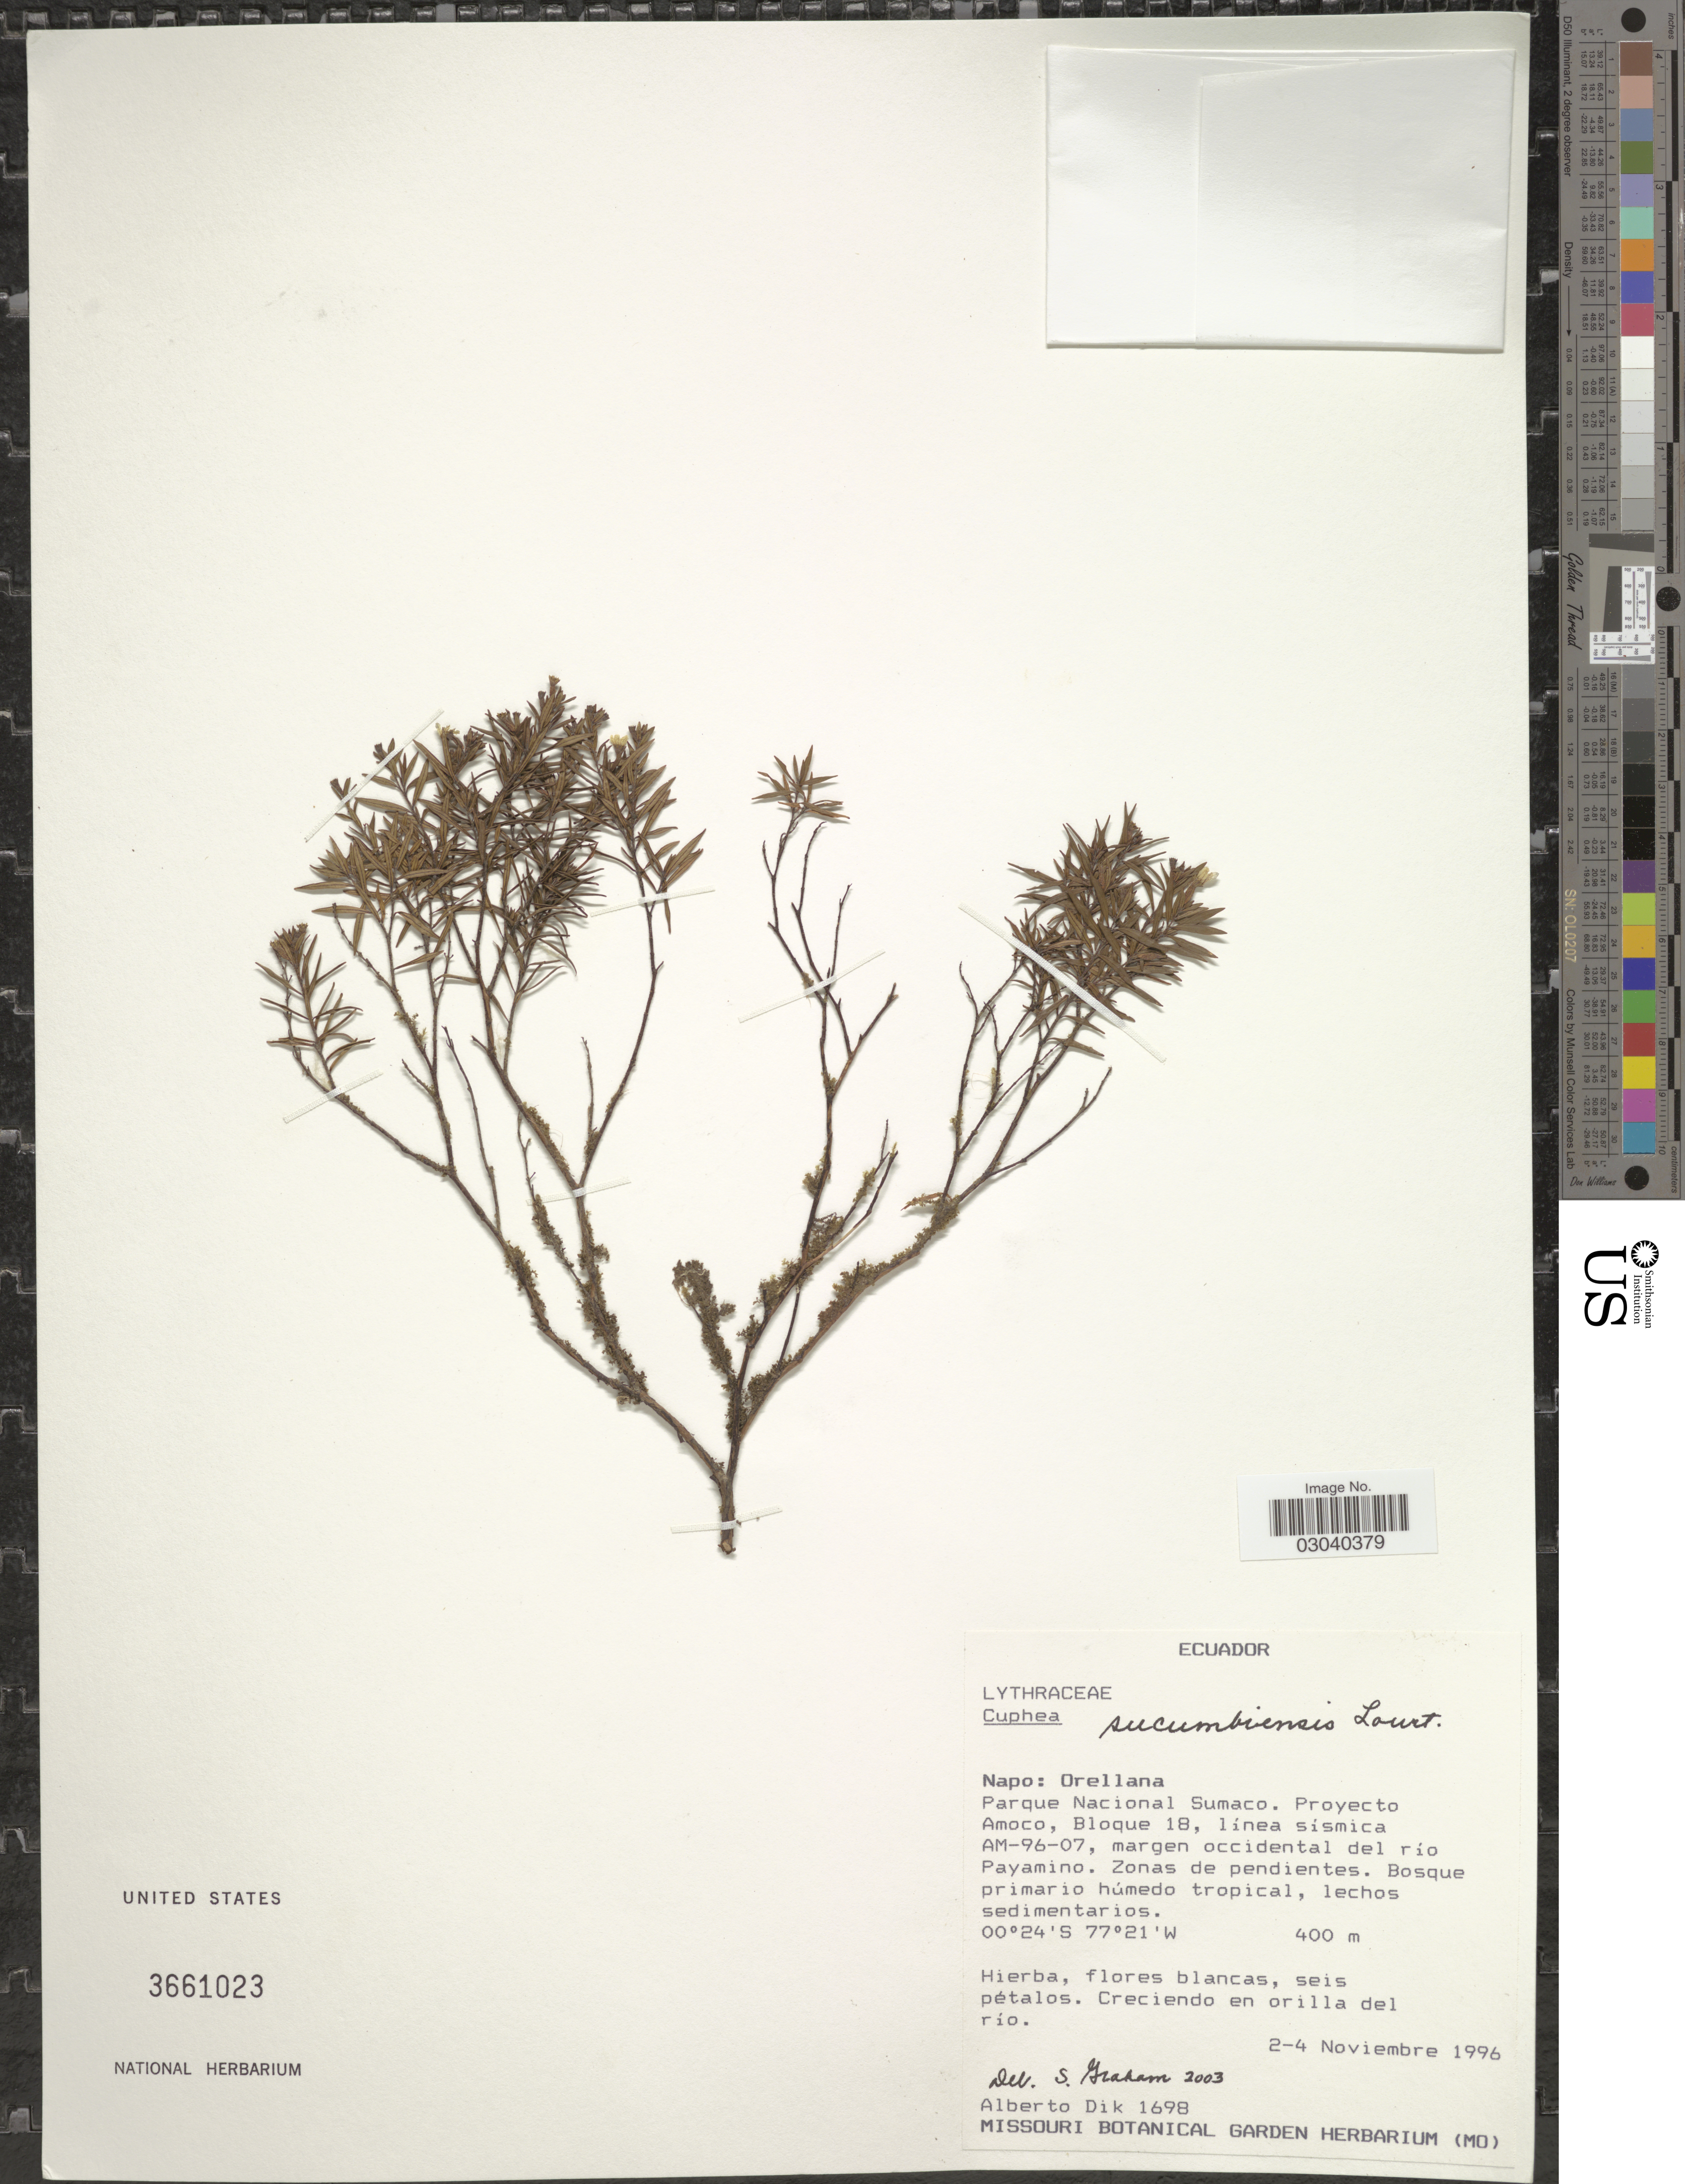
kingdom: Plantae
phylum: Tracheophyta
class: Magnoliopsida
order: Myrtales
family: Lythraceae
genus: Cuphea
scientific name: Cuphea sucumbiensis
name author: Lourteig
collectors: A. Dik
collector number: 1698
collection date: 1996-11-02/1996-11-04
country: Ecuador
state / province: Napo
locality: Orellana. Parque Nacional Sumaco. Proyecto Amoco, Bloque 18, línea sísmica AM-96-07, margen occidental del río Payamino.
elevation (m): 400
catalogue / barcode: US 3661023